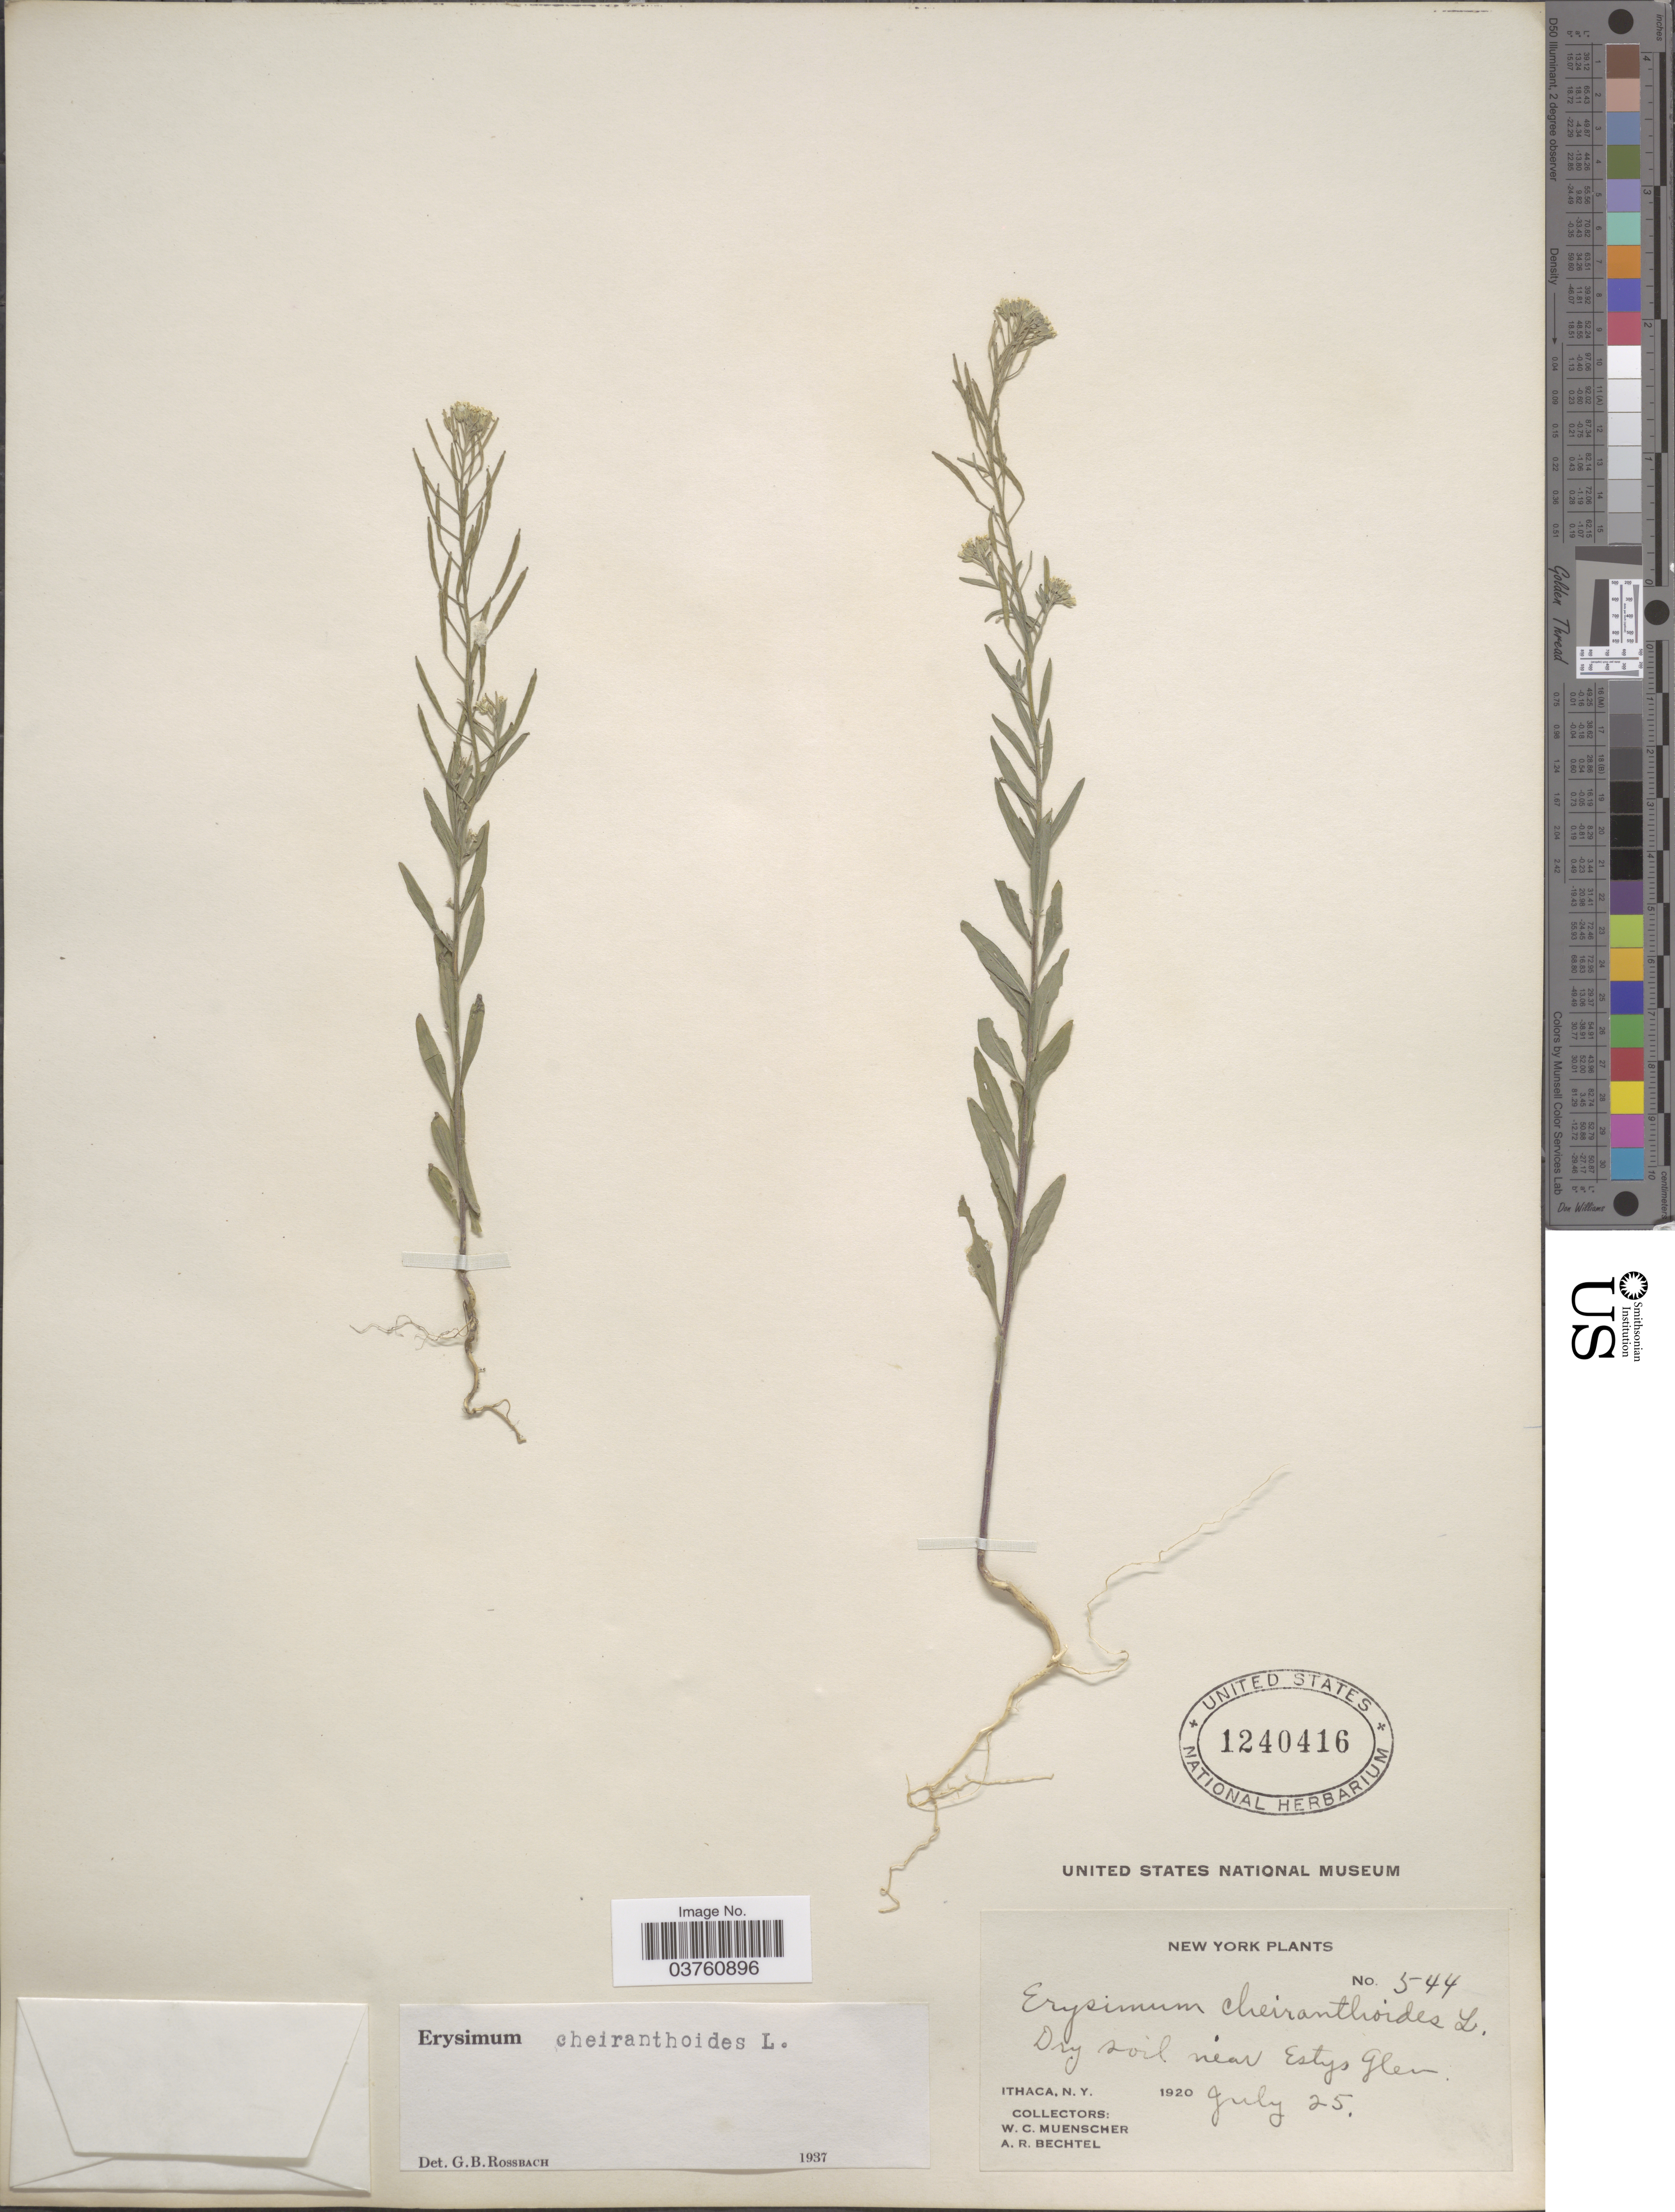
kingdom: Plantae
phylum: Tracheophyta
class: Magnoliopsida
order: Brassicales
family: Brassicaceae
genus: Erysimum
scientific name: Erysimum cheiranthoides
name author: L.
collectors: W. Muenscher & A. Bechtel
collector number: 544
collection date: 1920-07-25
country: United States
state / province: New York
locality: Dry soil near Estys Glen. Ithaca.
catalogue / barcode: US 1240416